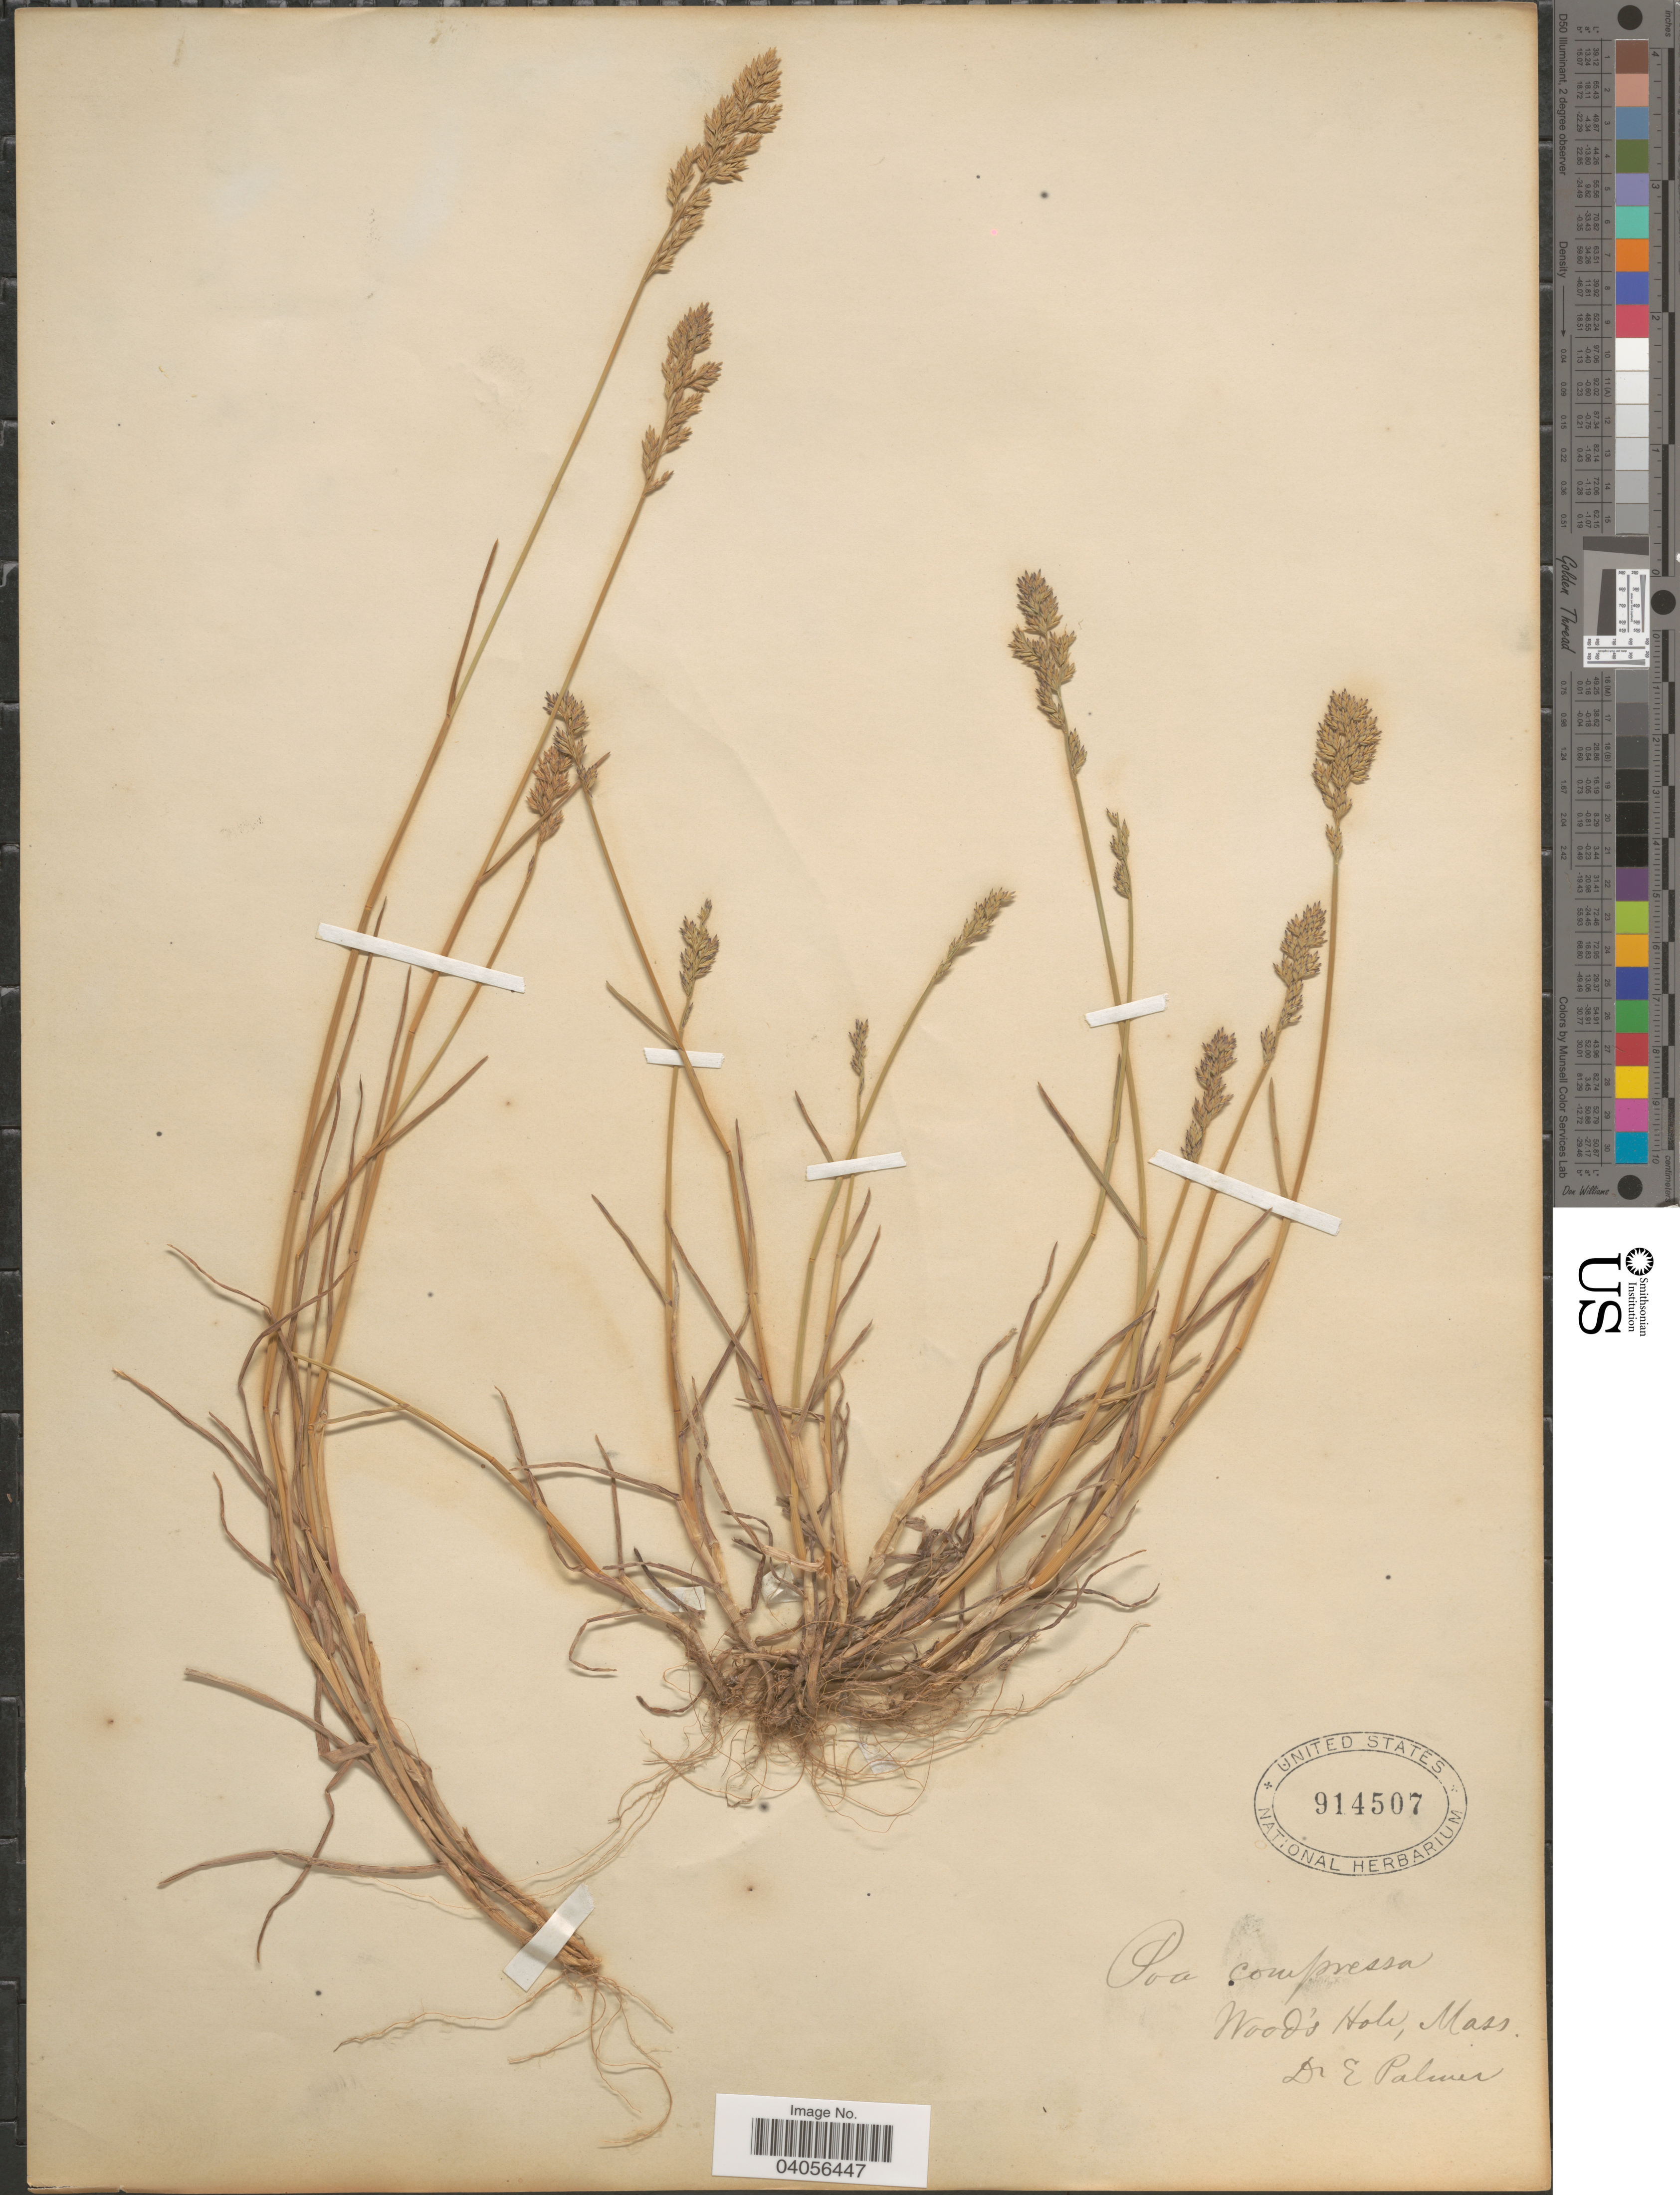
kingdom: Plantae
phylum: Tracheophyta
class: Liliopsida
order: Poales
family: Poaceae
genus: Poa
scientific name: Poa compressa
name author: L.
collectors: E. Palmer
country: United States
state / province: Massachusetts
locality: Wood's Hole.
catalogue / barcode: US 914507